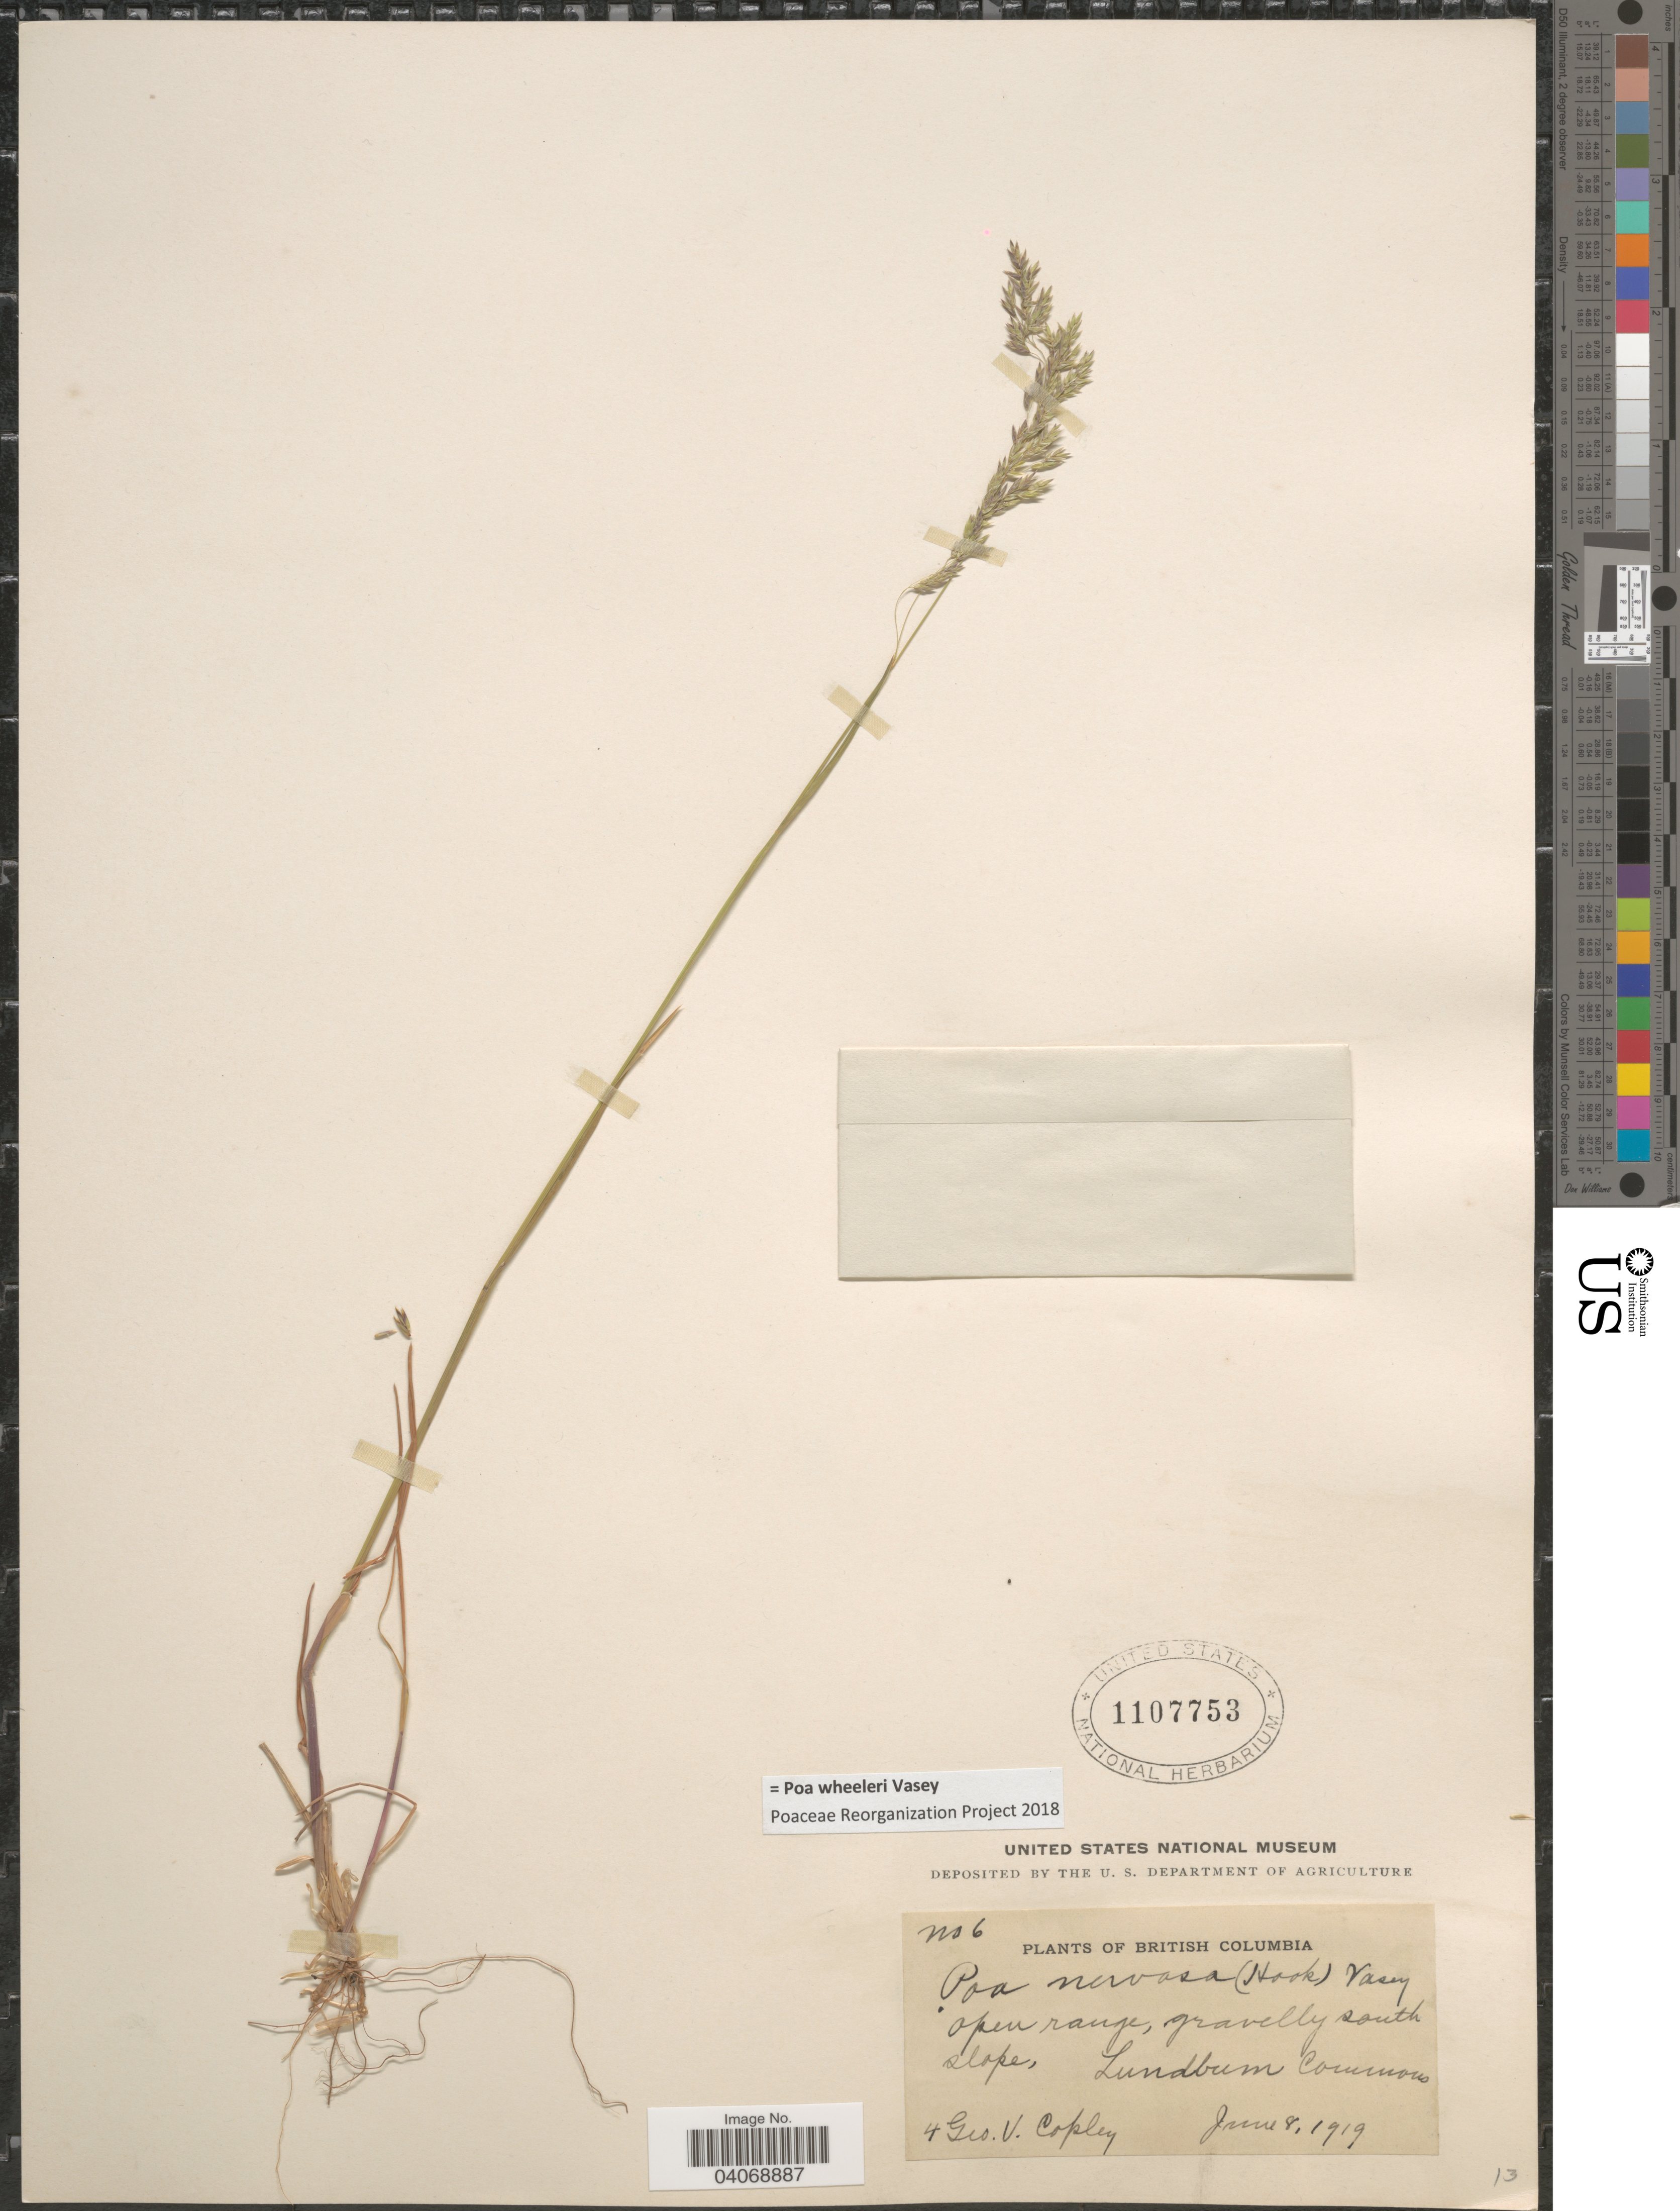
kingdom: Plantae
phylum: Tracheophyta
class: Liliopsida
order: Poales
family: Poaceae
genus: Poa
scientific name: Poa wheeleri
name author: Vasey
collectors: G. Copley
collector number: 4/6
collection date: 1919-06-08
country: Canada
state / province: British Columbia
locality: Open range, gravelly south slope, Lundbum Commons.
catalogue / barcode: US 1107753